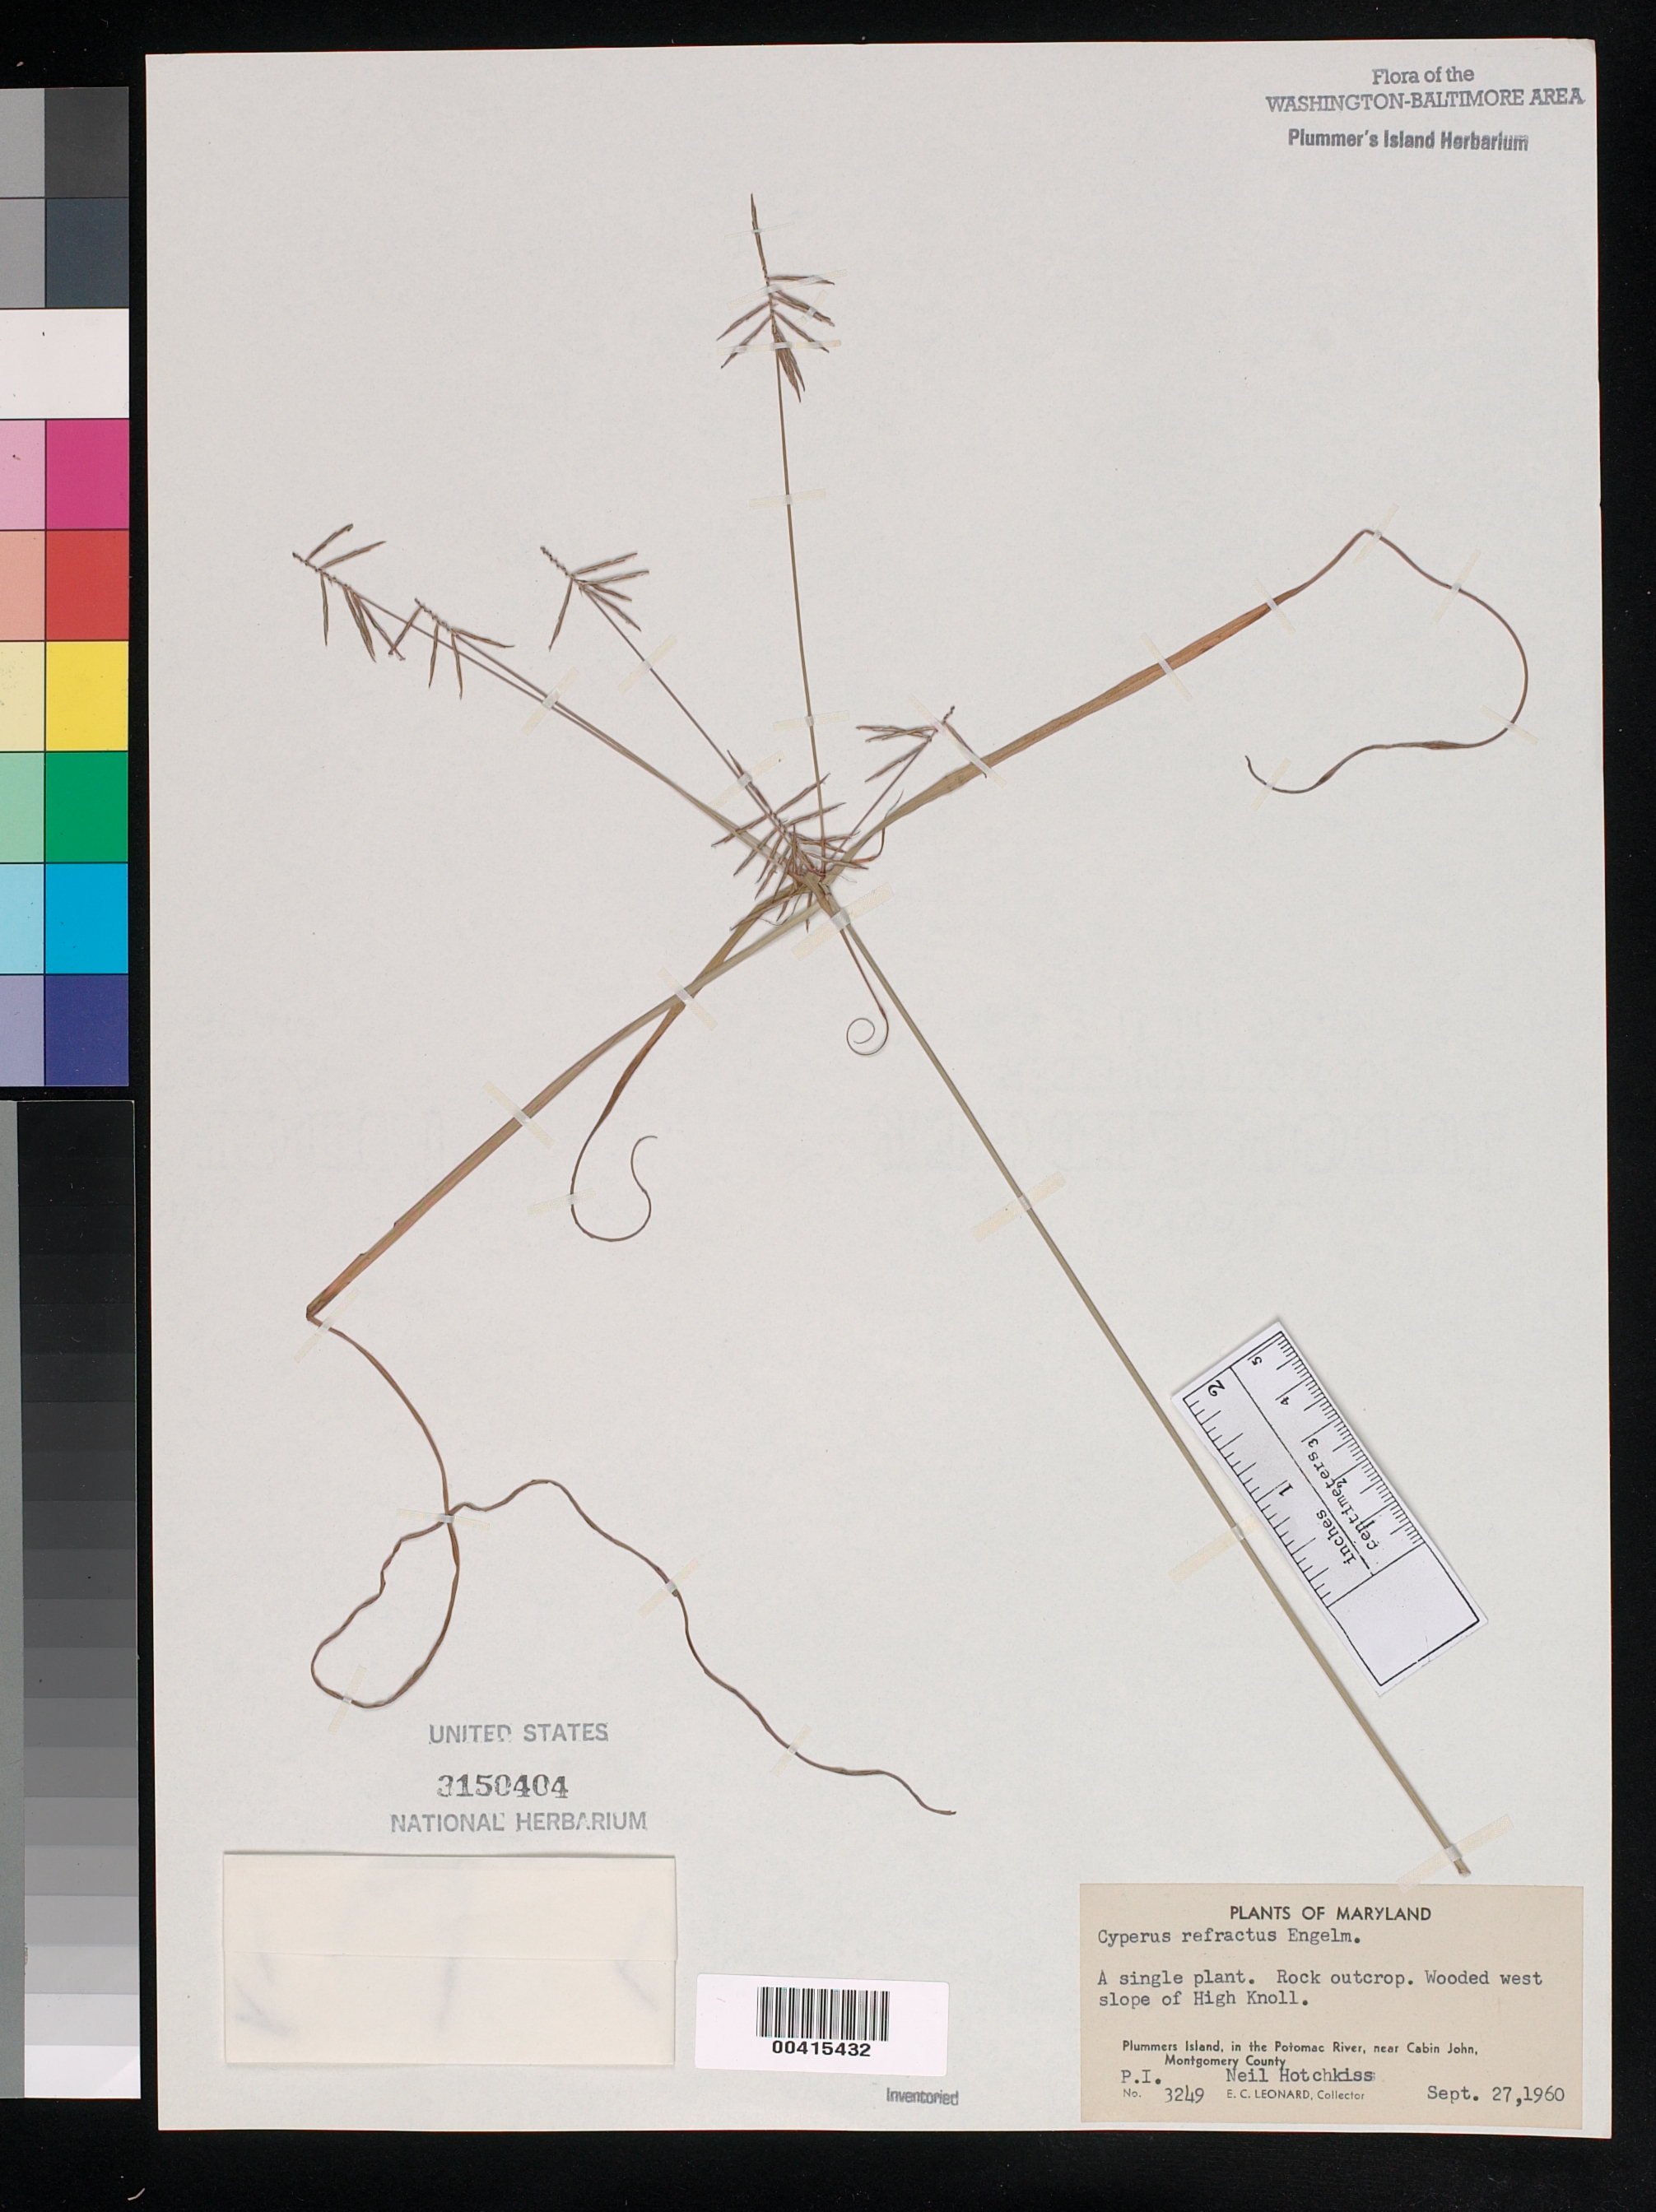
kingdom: Plantae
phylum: Tracheophyta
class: Liliopsida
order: Poales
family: Cyperaceae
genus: Cyperus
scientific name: Cyperus refractus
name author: Engelm. ex Boeckeler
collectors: E. C. Leonard & N. Hotchkiss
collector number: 3249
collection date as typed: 27 Sep 1960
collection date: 1960-09-27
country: United States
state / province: Maryland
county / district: Montgomery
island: Plummers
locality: Plummer's Island; west slope of high knoll C. & O. Canal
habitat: Rock outcrop. wooded.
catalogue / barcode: US 3150404